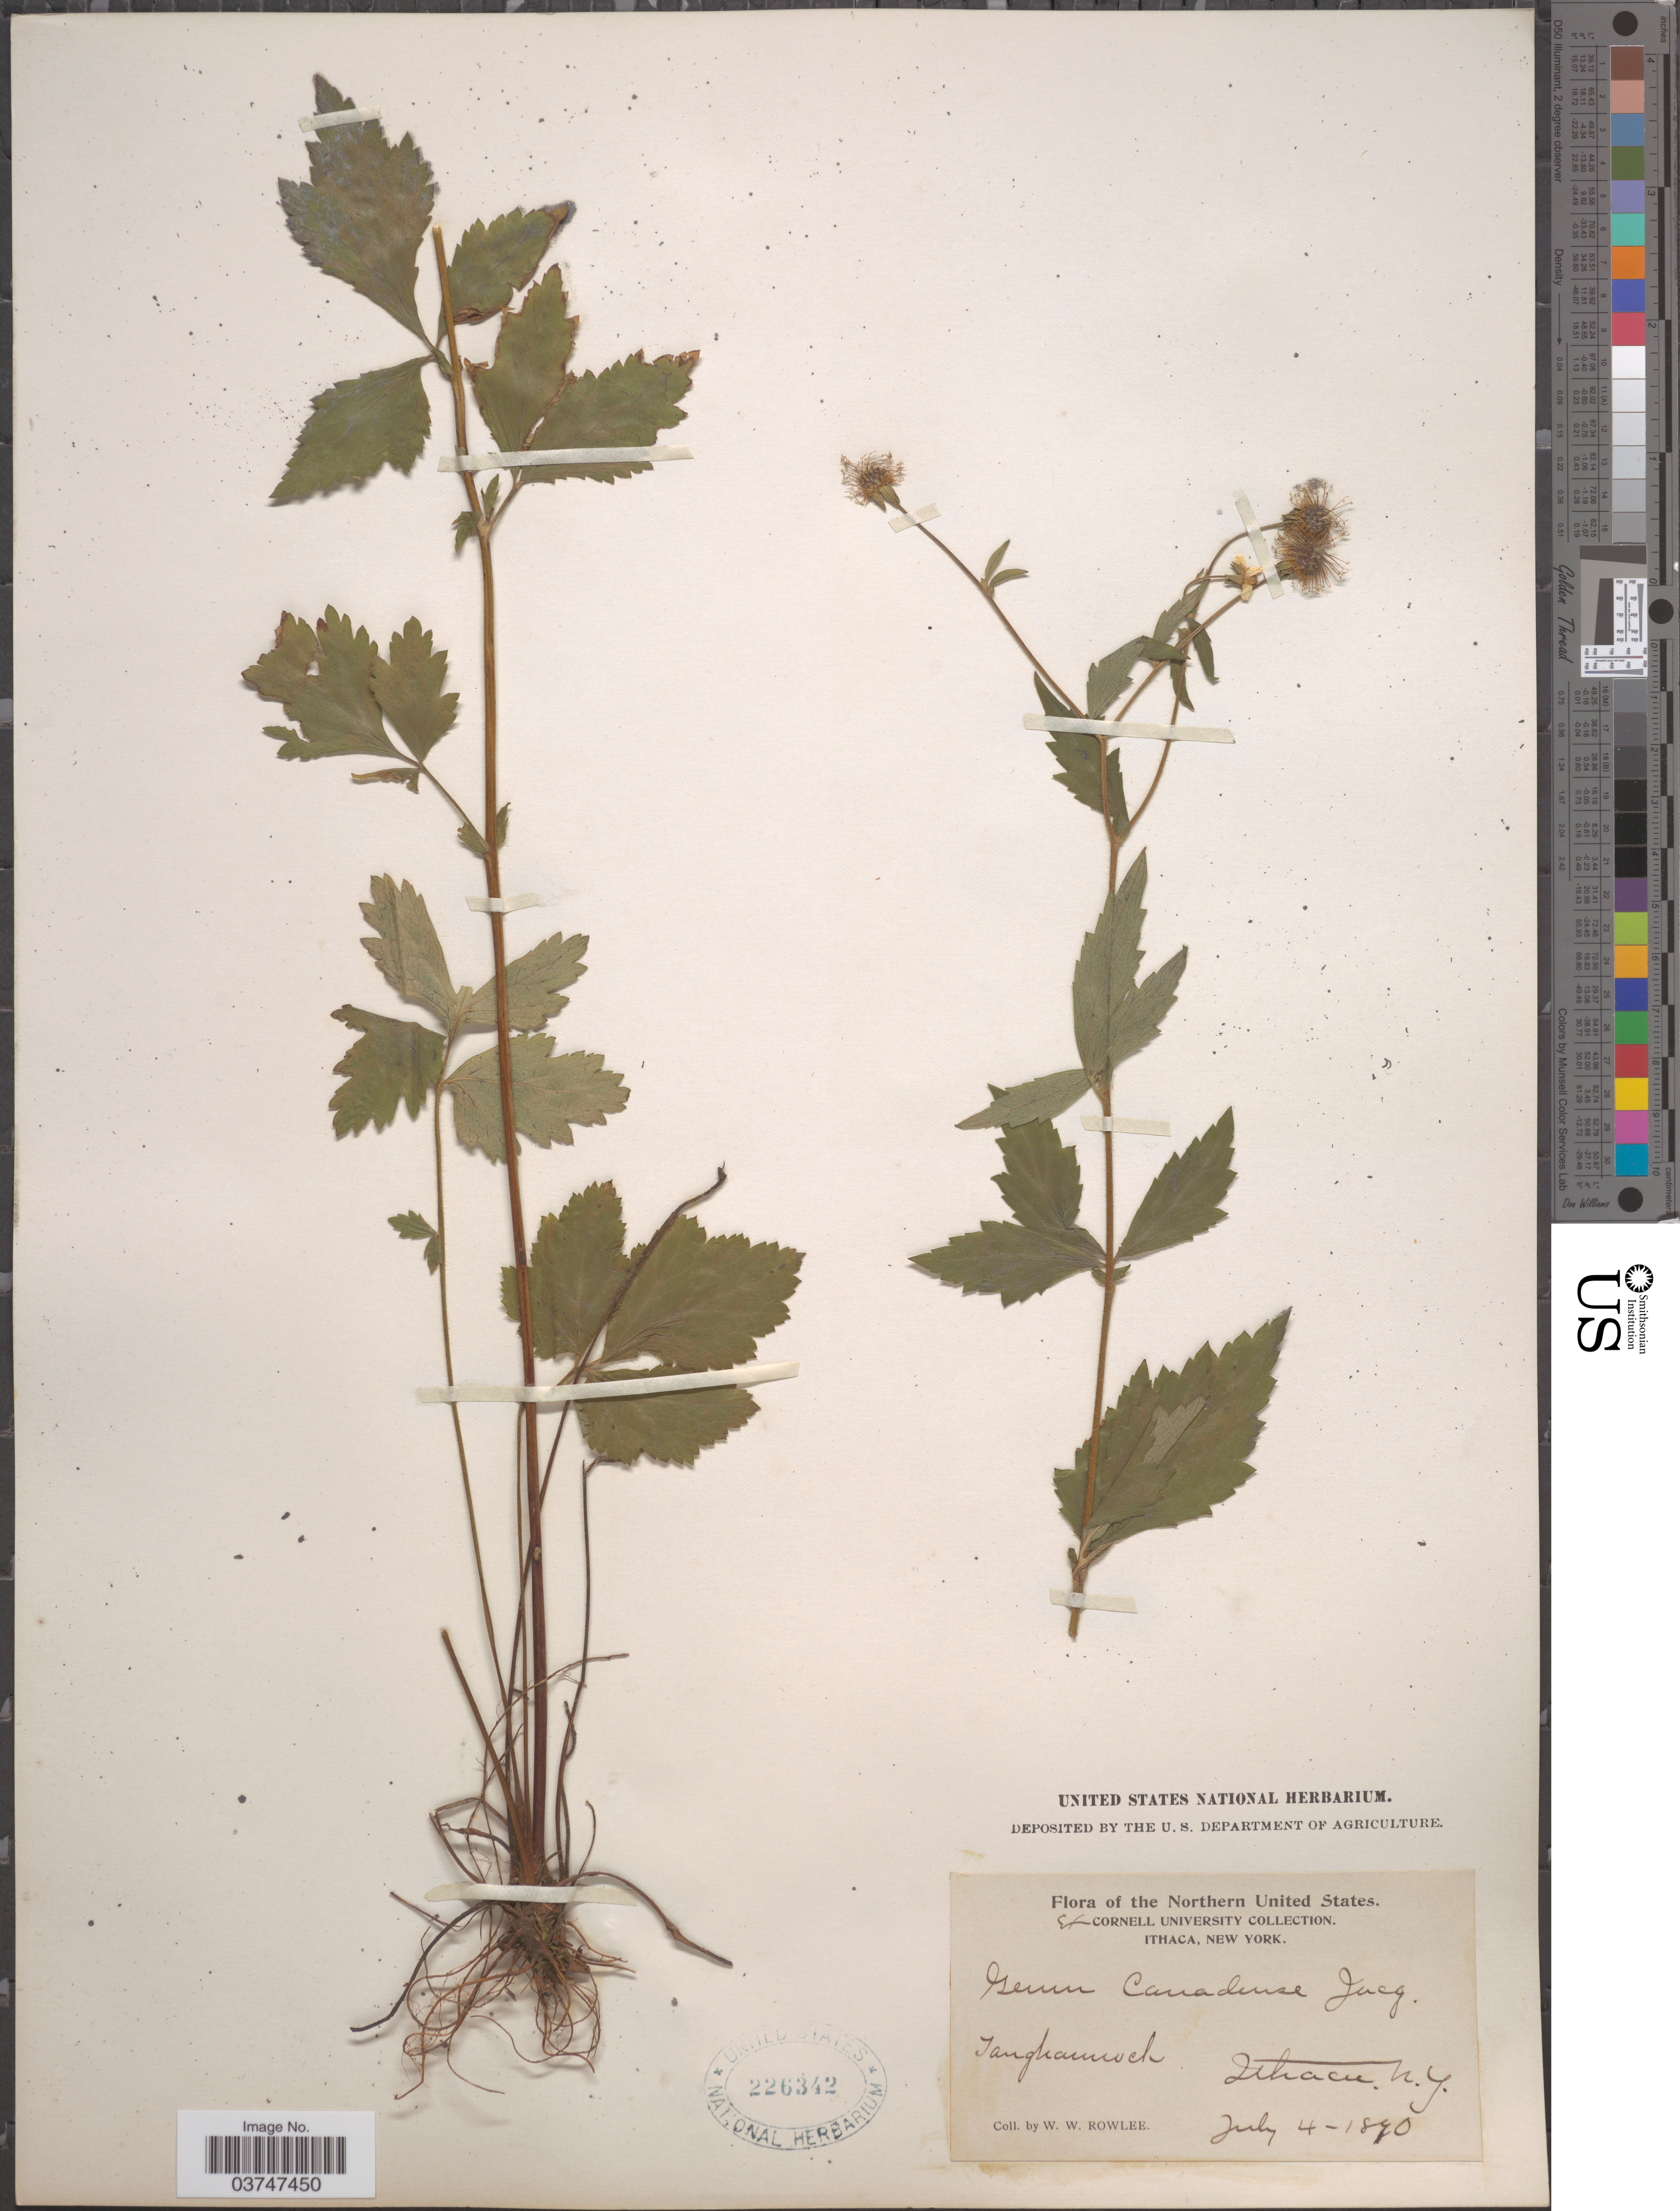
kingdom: Plantae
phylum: Tracheophyta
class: Magnoliopsida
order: Rosales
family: Rosaceae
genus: Geum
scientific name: Geum canadense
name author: Jacq.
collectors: W. W. Rowlee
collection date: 1870-07-04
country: United States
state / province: New York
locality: The Northern United States. Taughannock, Ithaca.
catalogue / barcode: US 226342